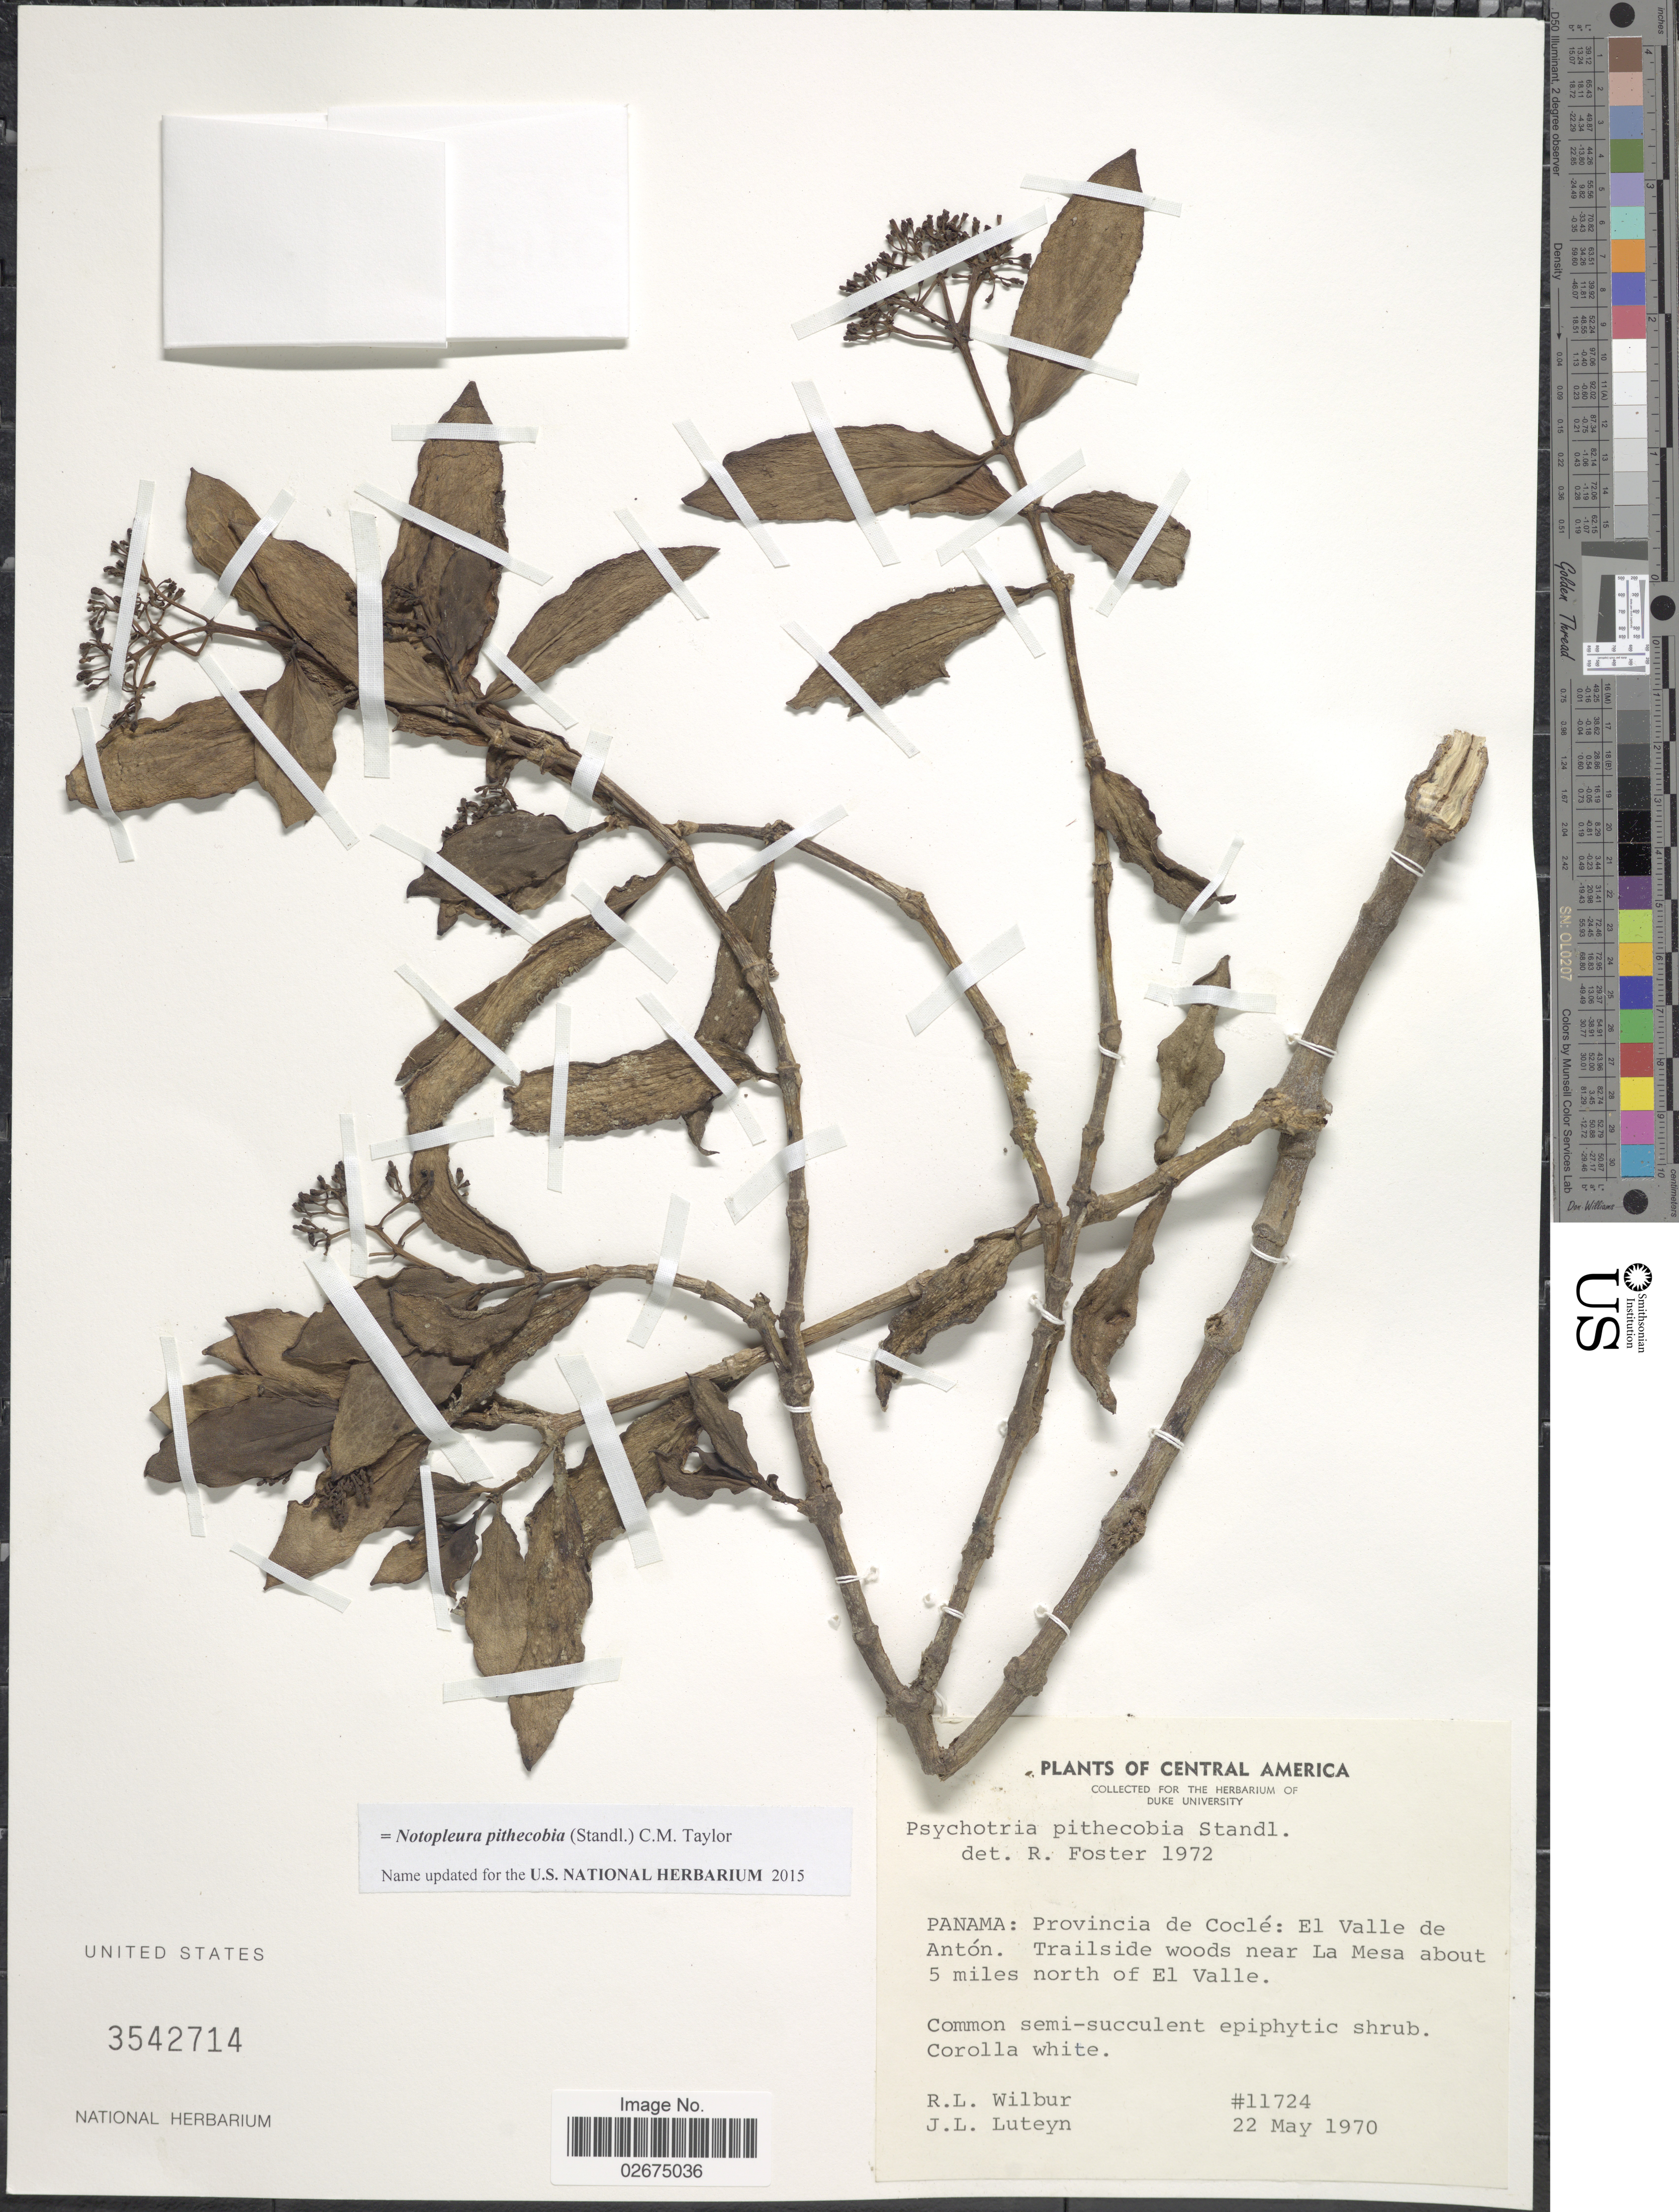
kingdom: Plantae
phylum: Tracheophyta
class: Magnoliopsida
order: Gentianales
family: Rubiaceae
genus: Notopleura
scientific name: Notopleura pithecobia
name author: (Standl.) C.M. Taylor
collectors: R. L. Wilbur & J. L. Luteyn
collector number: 11724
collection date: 1970-05-22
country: Panama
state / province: Coclé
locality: El Valle de Anton. Trailside woods near La Mesa about 5 miles north of El Valle.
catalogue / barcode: US 3542714